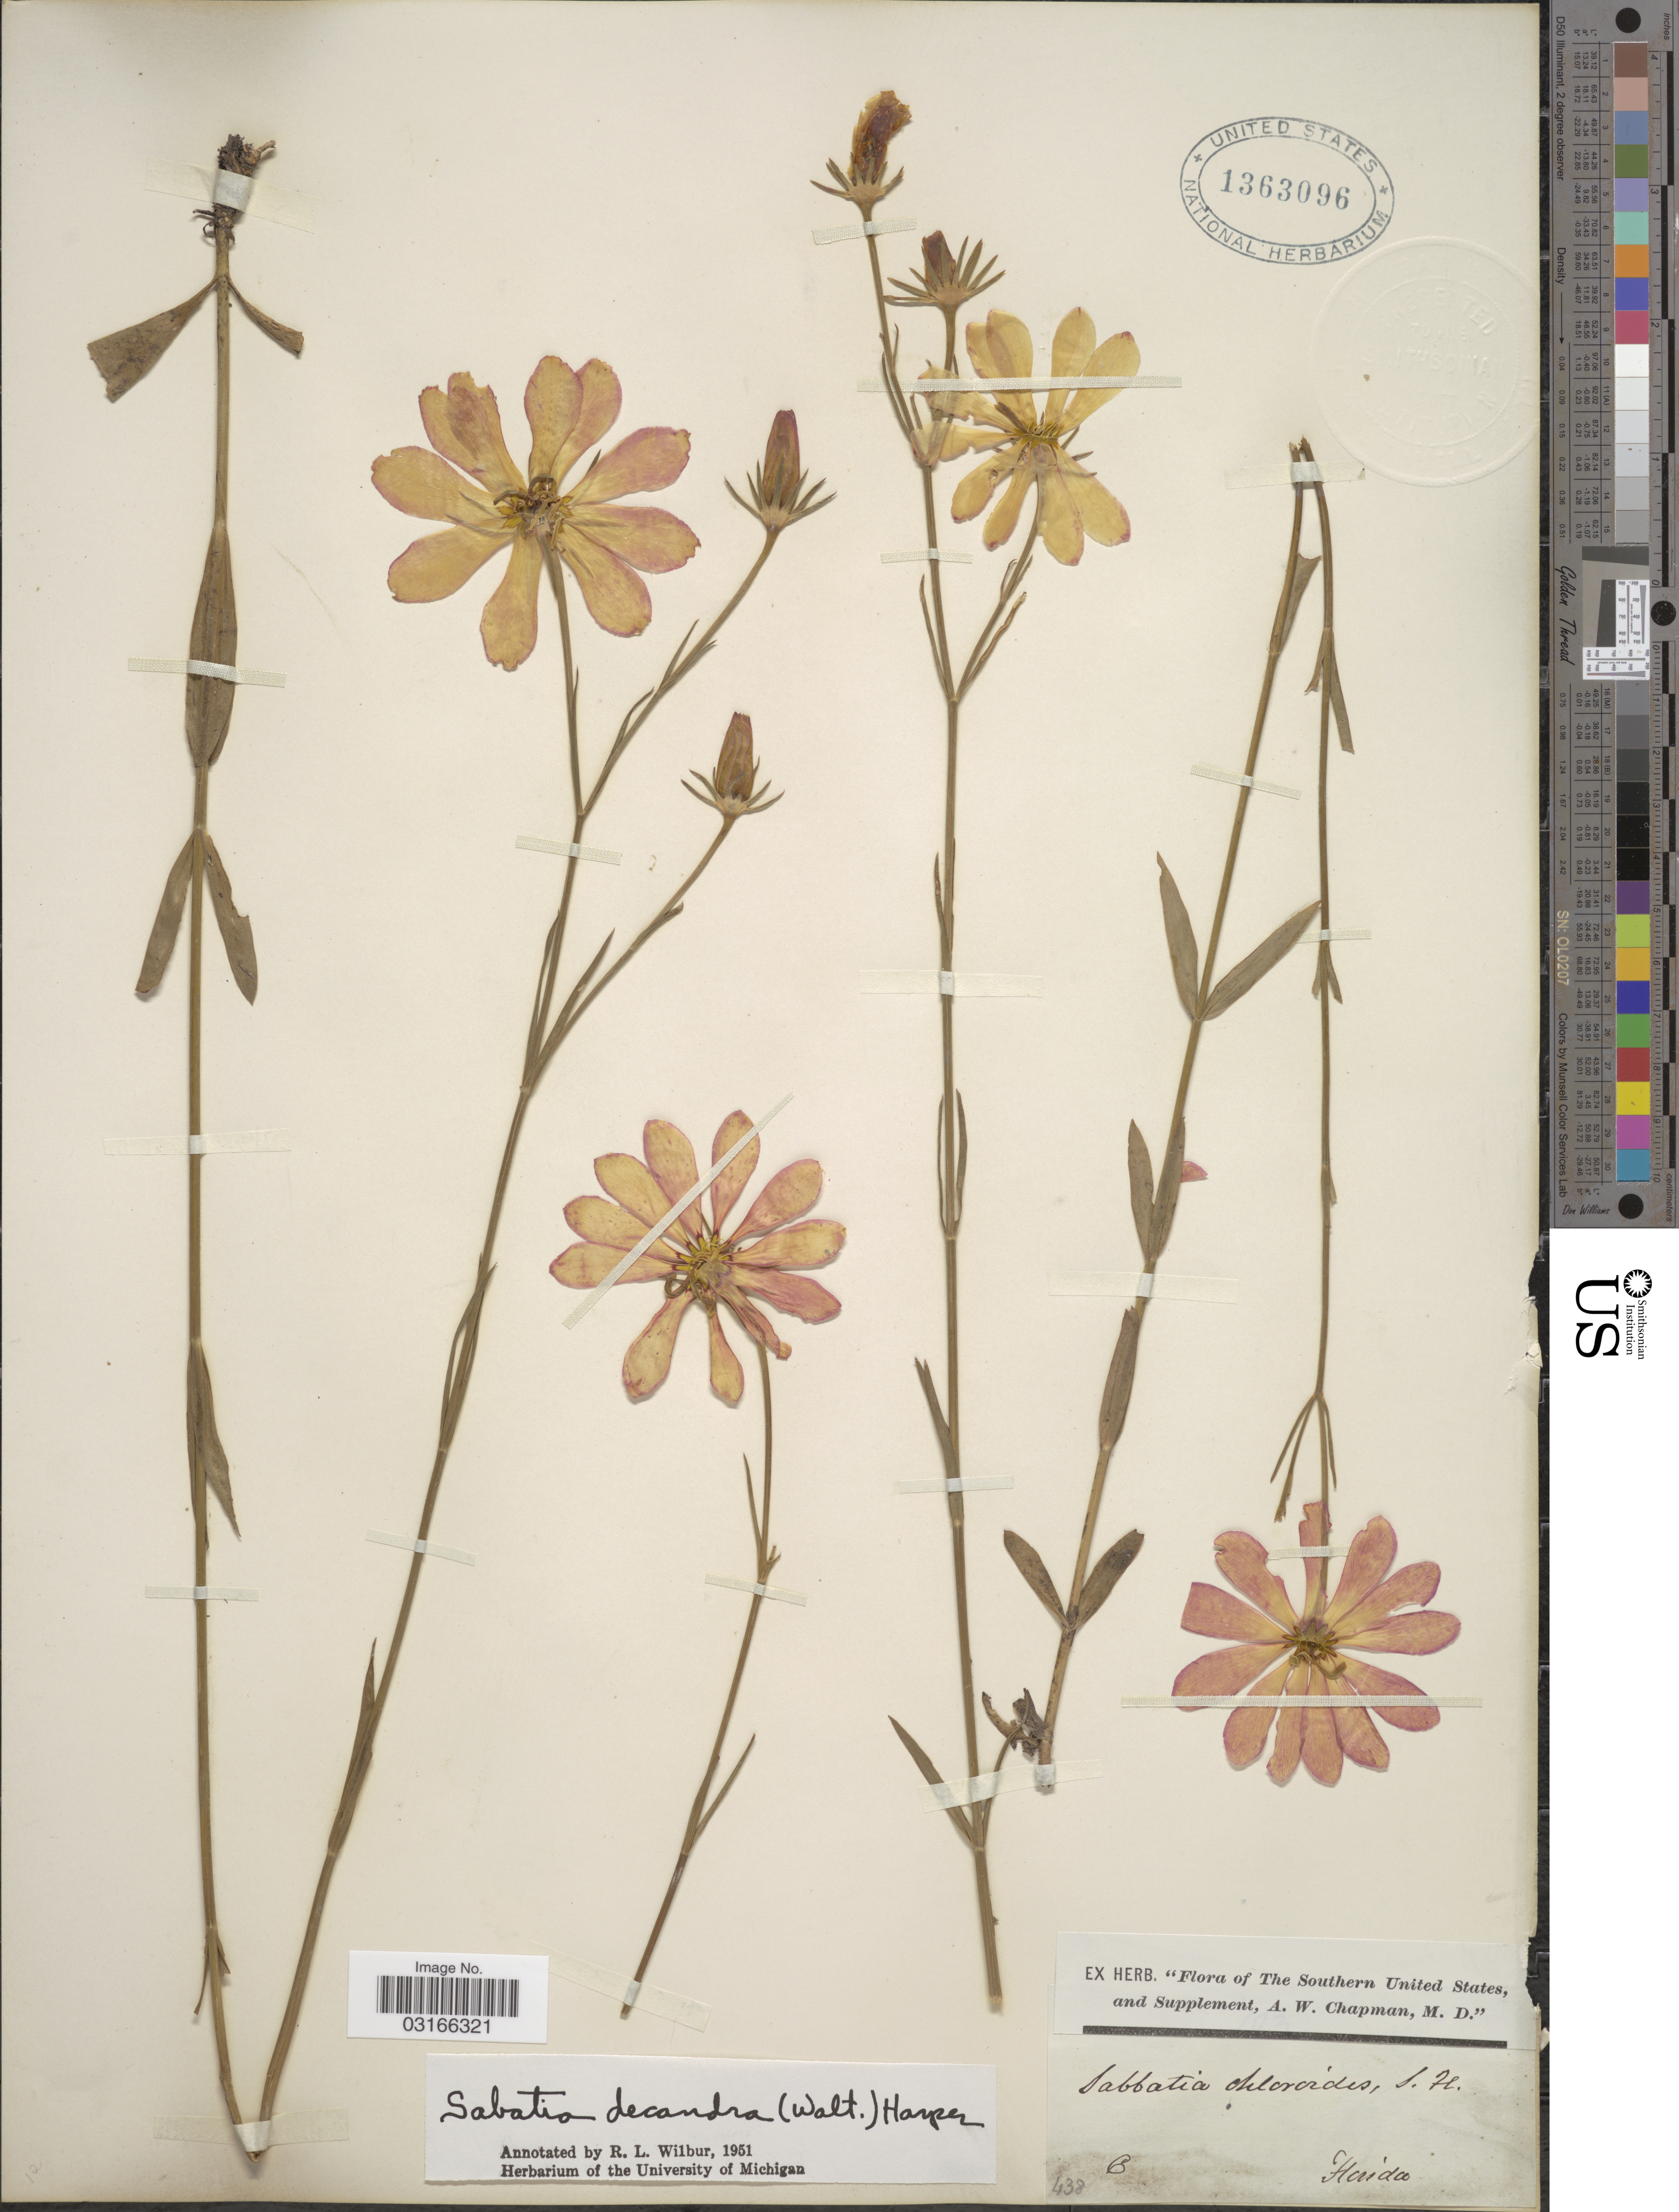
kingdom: Plantae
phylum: Tracheophyta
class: Magnoliopsida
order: Gentianales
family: Gentianaceae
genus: Sabatia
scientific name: Sabatia decandra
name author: (Walter)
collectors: ex herb. A.W. Chapman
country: United States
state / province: Florida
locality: Southern United States.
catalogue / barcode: US 1363096